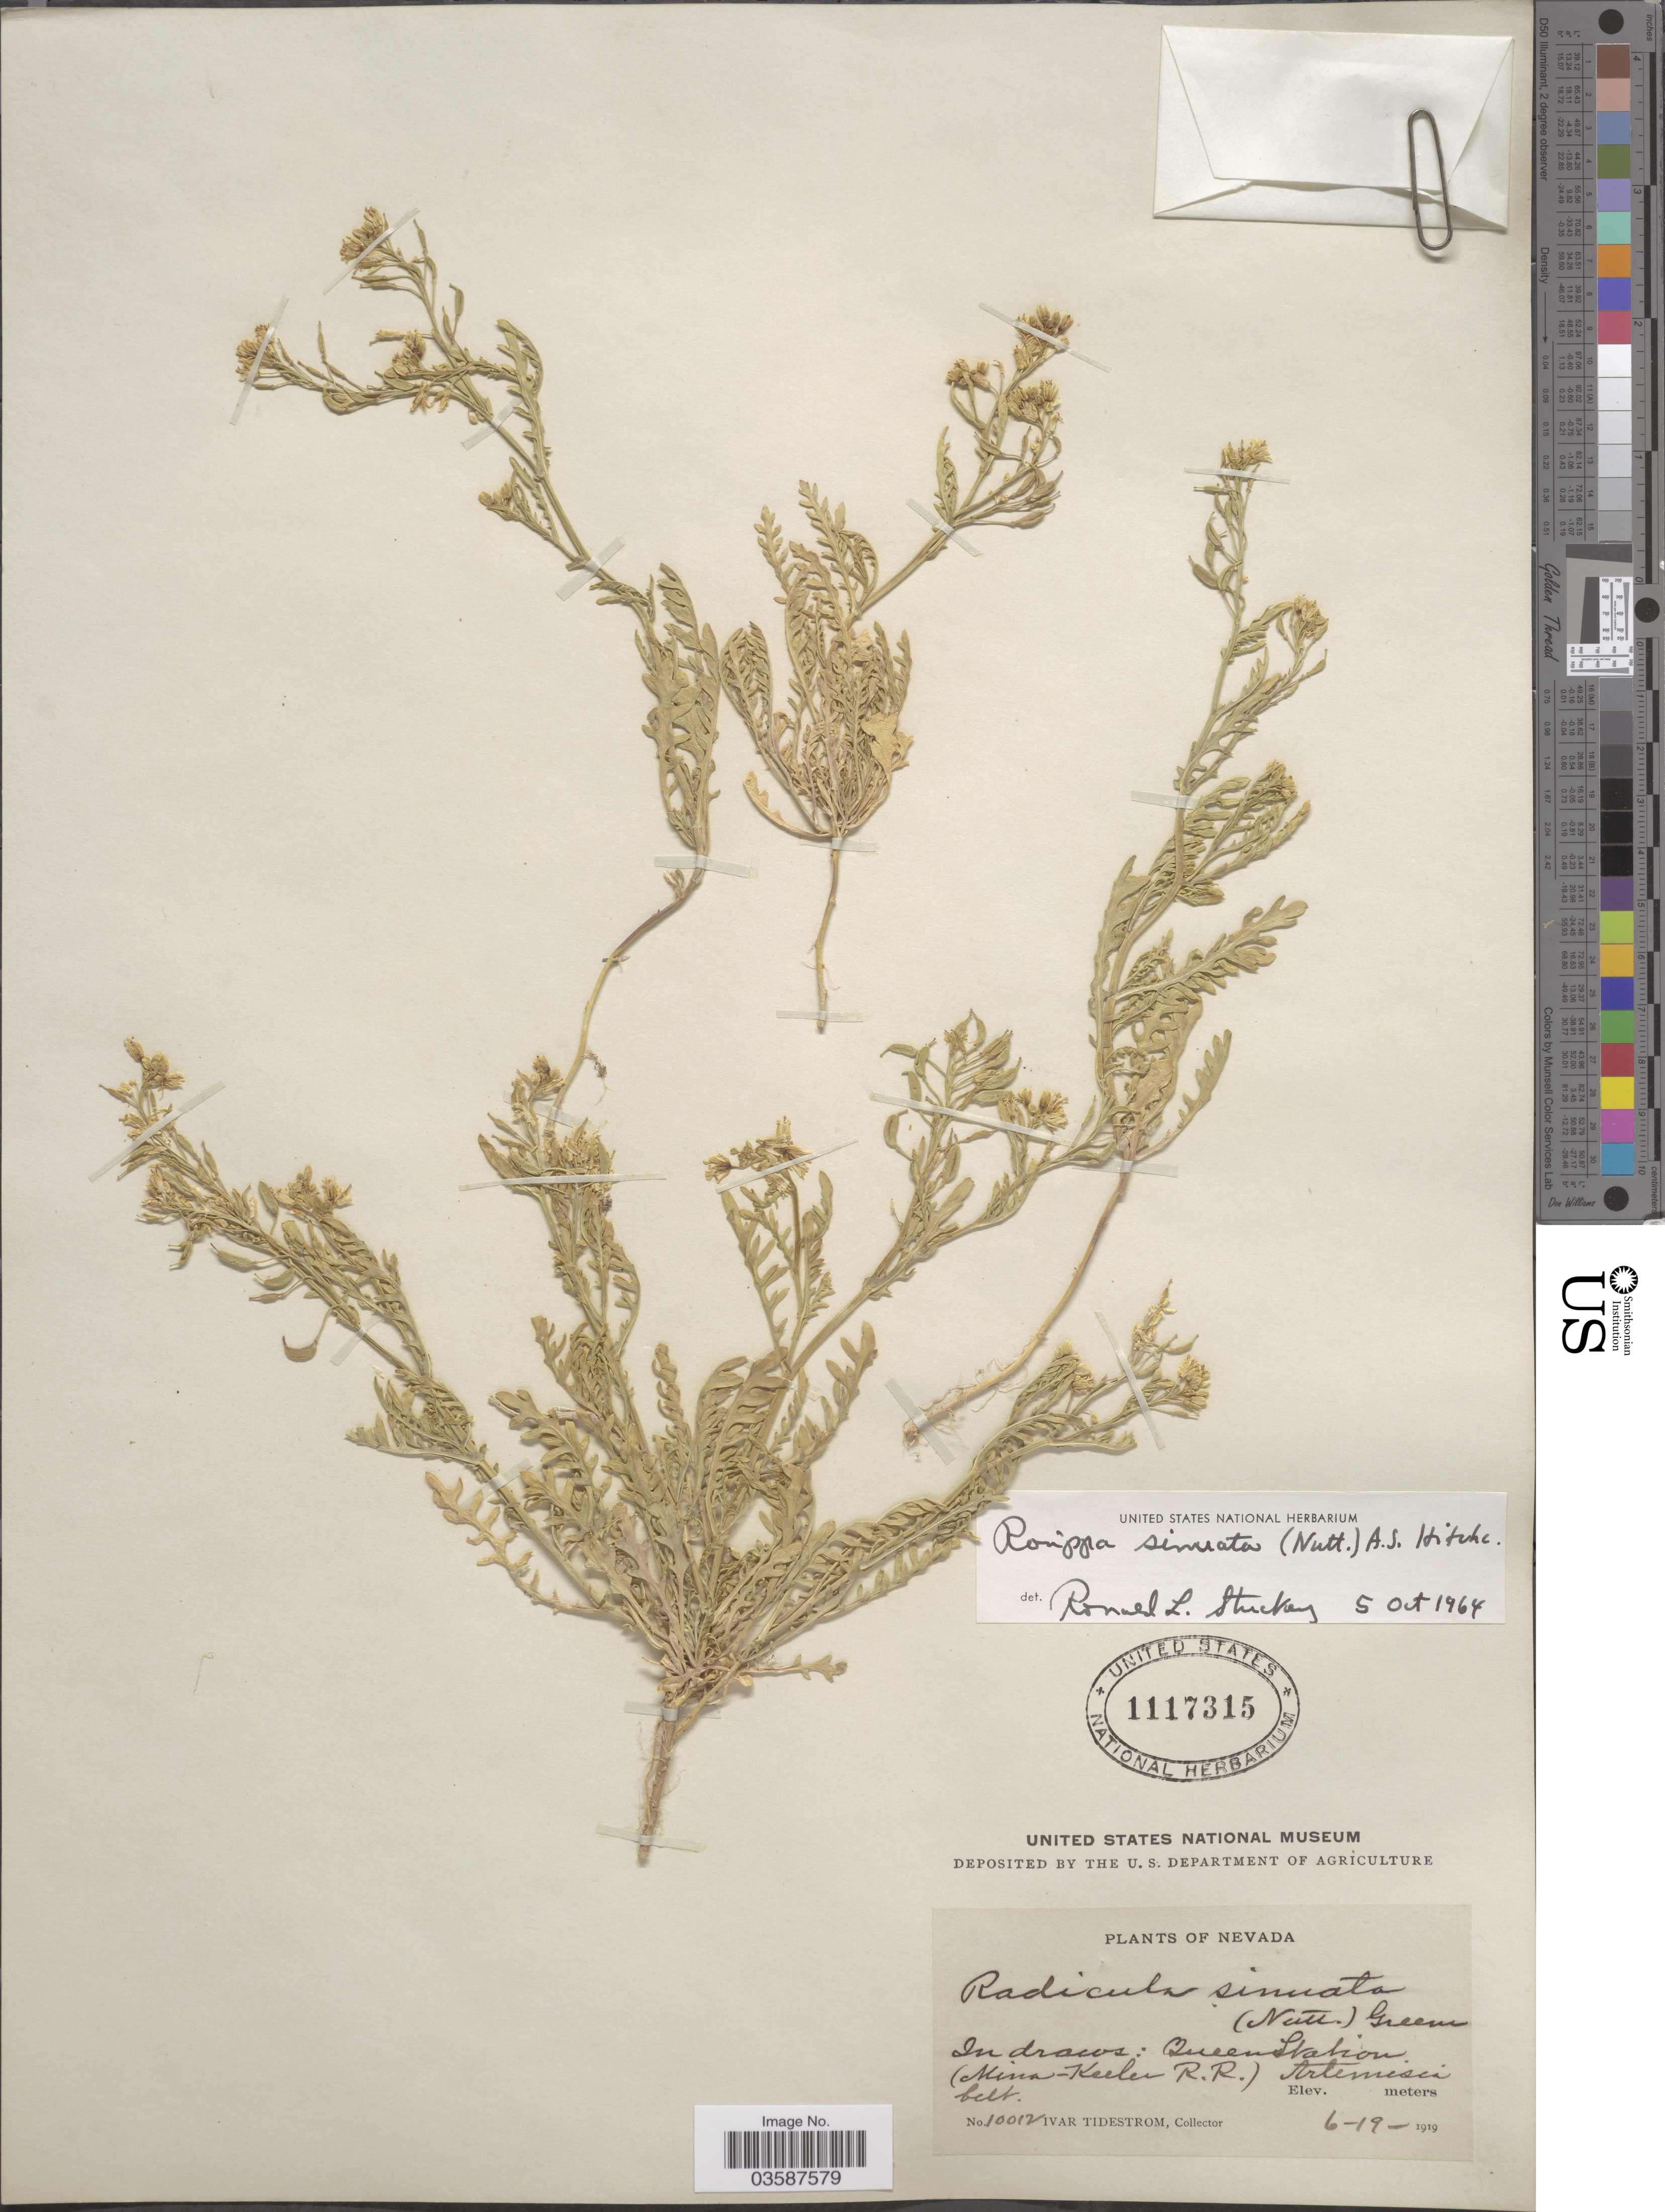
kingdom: Plantae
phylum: Tracheophyta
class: Magnoliopsida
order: Brassicales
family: Brassicaceae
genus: Rorippa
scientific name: Rorippa sinuata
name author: (Nutt.) Hitchc.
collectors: I. F. Tidestrom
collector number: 10012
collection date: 1919-06-19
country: United States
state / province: Nevada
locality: In draws: Queen Station (Mina-Keeler R.R.). Artemisin belt.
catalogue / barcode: US 1117315